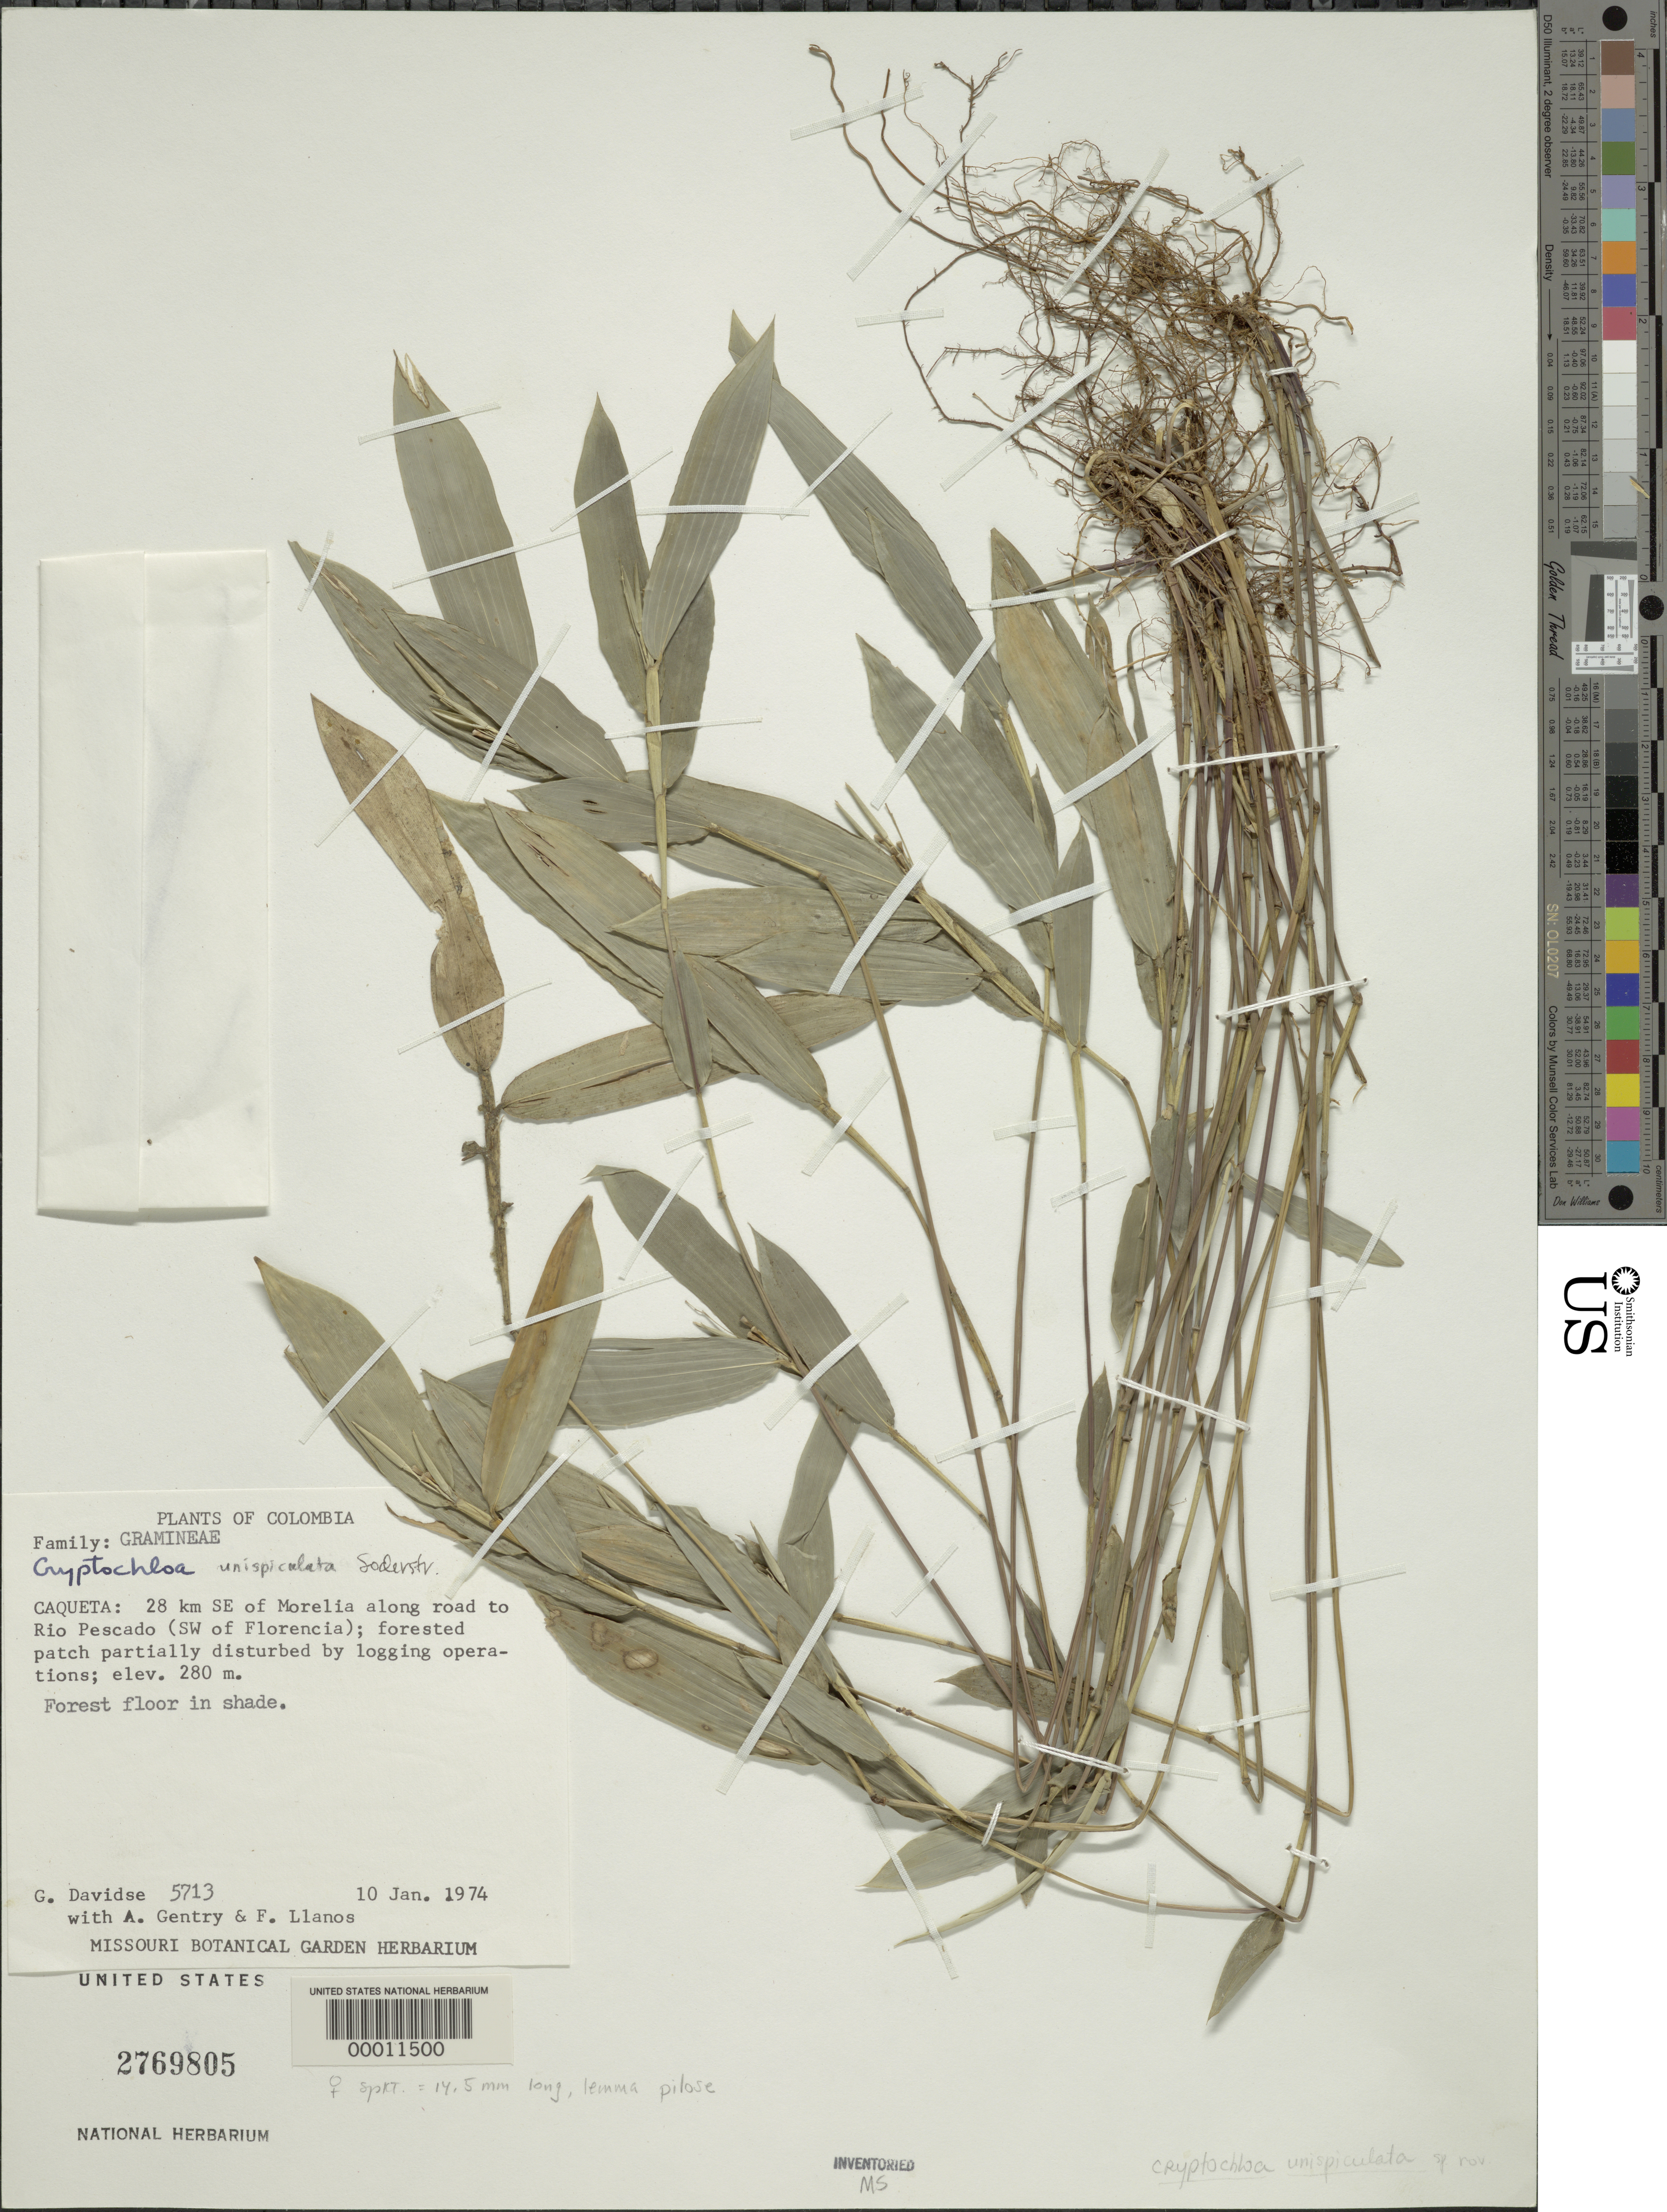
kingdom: Plantae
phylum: Tracheophyta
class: Liliopsida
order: Poales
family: Poaceae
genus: Cryptochloa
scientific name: Cryptochloa unispiculata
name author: Soderstr.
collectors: G. Davidse, A. H. Gentry & F. Llanos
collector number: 5713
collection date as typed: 10 Jan 1974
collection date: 1974-01-10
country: Colombia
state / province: Caquetá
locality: Morelia, Rio pescado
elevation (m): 280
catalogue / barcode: US 2769805